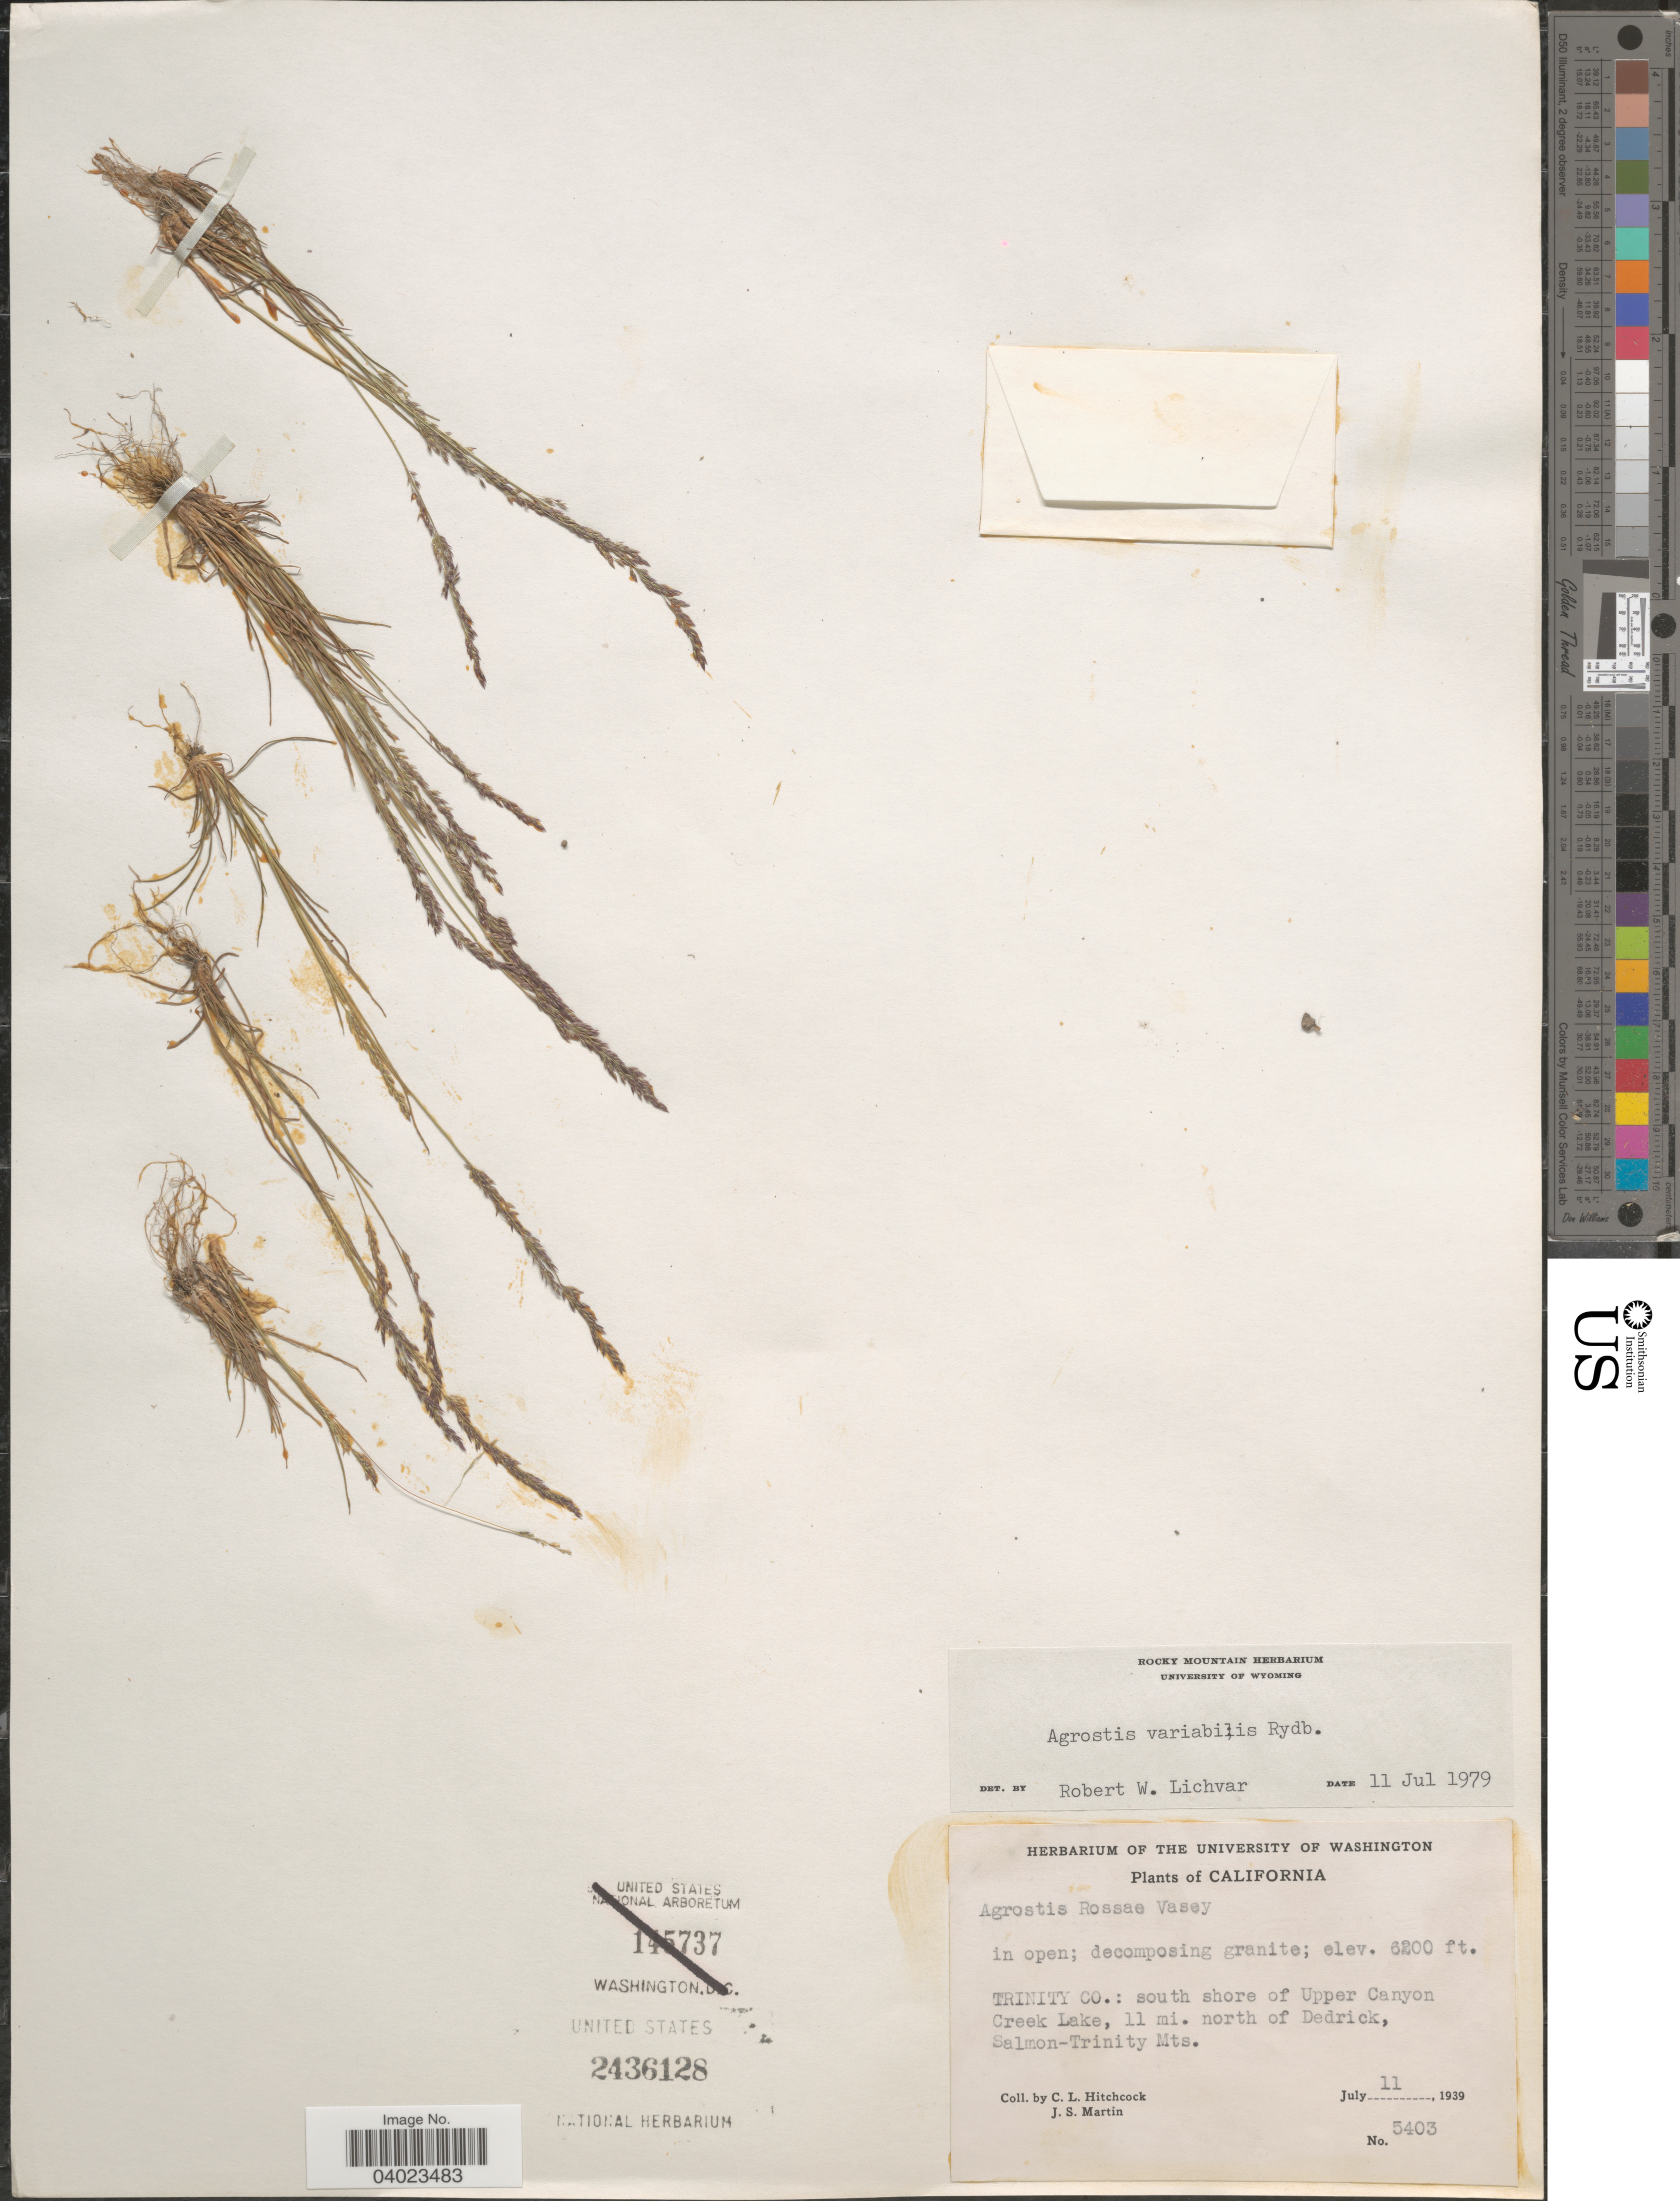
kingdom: Plantae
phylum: Tracheophyta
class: Liliopsida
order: Poales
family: Poaceae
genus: Agrostis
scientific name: Agrostis variabilis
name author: Rydb.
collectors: C. L. Hitchcock & J. S. Martin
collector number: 5403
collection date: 1939-07-11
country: United States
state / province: California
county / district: Trinity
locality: Trinity Co.: south shore of Upper Canyon Creek Lake, 11 mi. north of Dedrick, Salmon-Trinity Mts.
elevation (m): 1890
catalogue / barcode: US 2436128